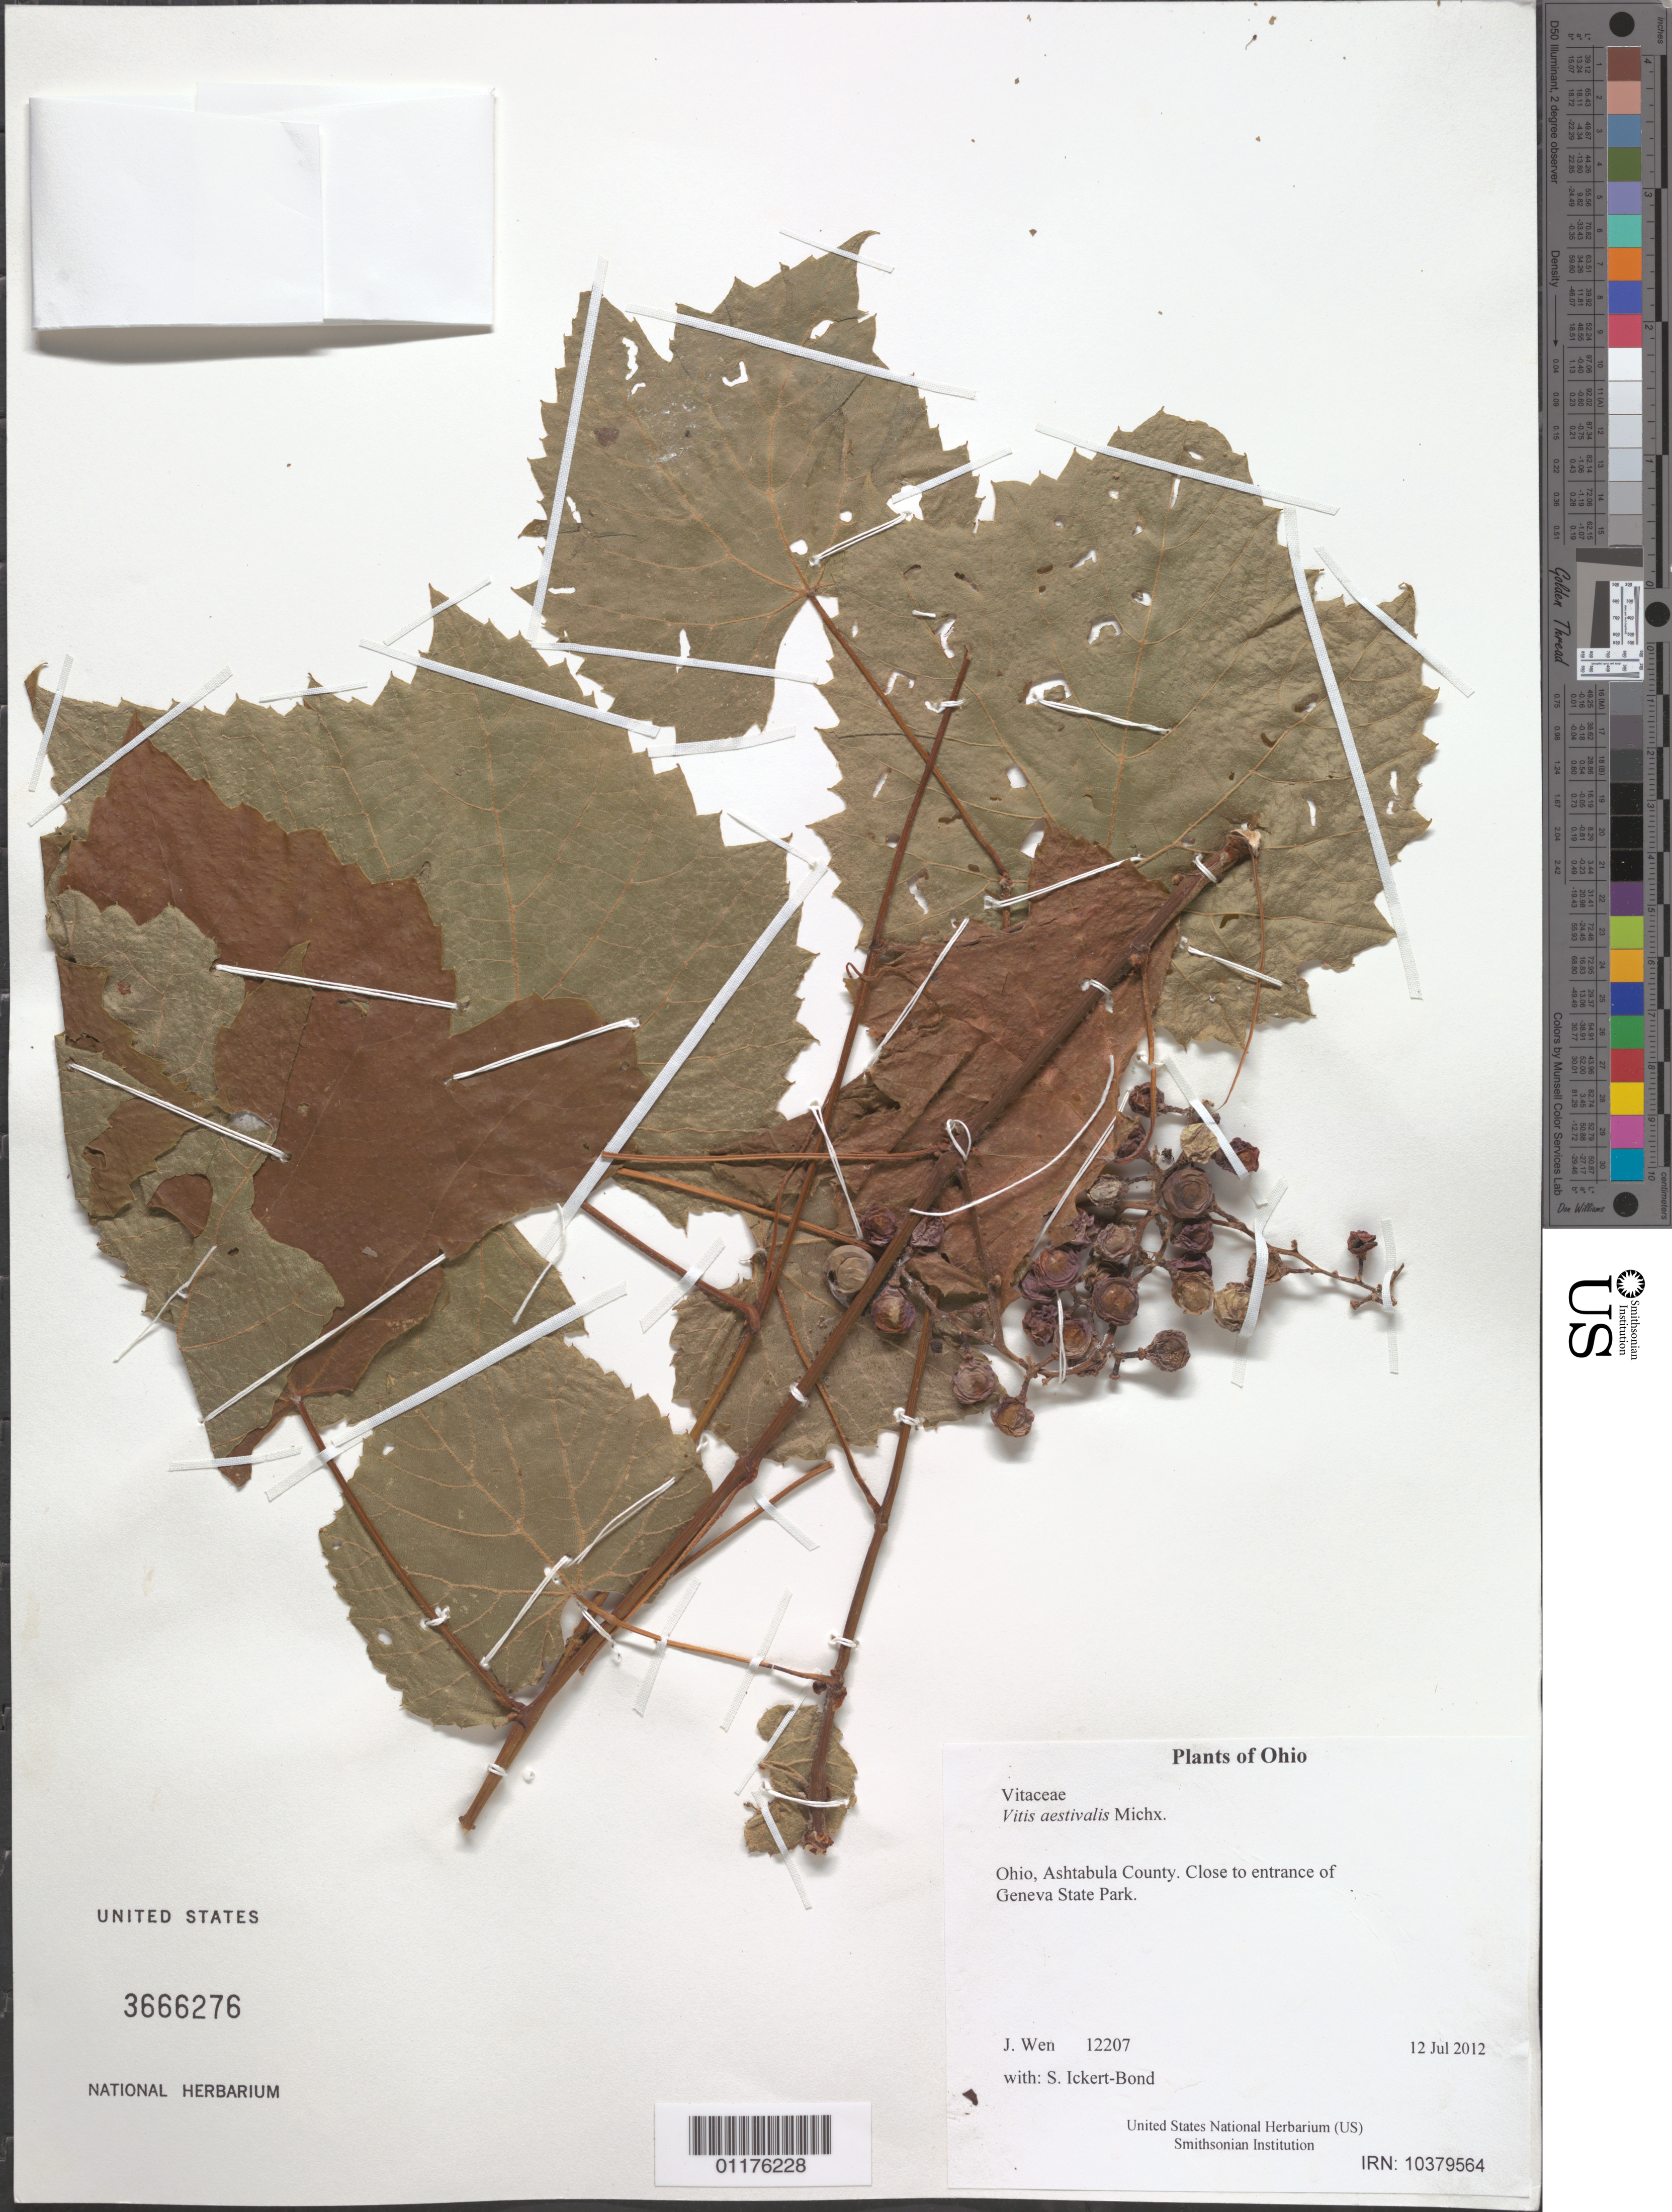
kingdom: Plantae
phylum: Tracheophyta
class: Magnoliopsida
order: Vitales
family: Vitaceae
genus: Vitis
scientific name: Vitis aestivalis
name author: Michx.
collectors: J. Wen & S. Ickert-Bond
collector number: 12207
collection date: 2012-07-12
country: United States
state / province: Ohio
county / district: Ashtabula County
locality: Close to entrance of Geneva State Park.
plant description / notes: DNA voucher, flowers in FAA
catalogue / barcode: US 3666276